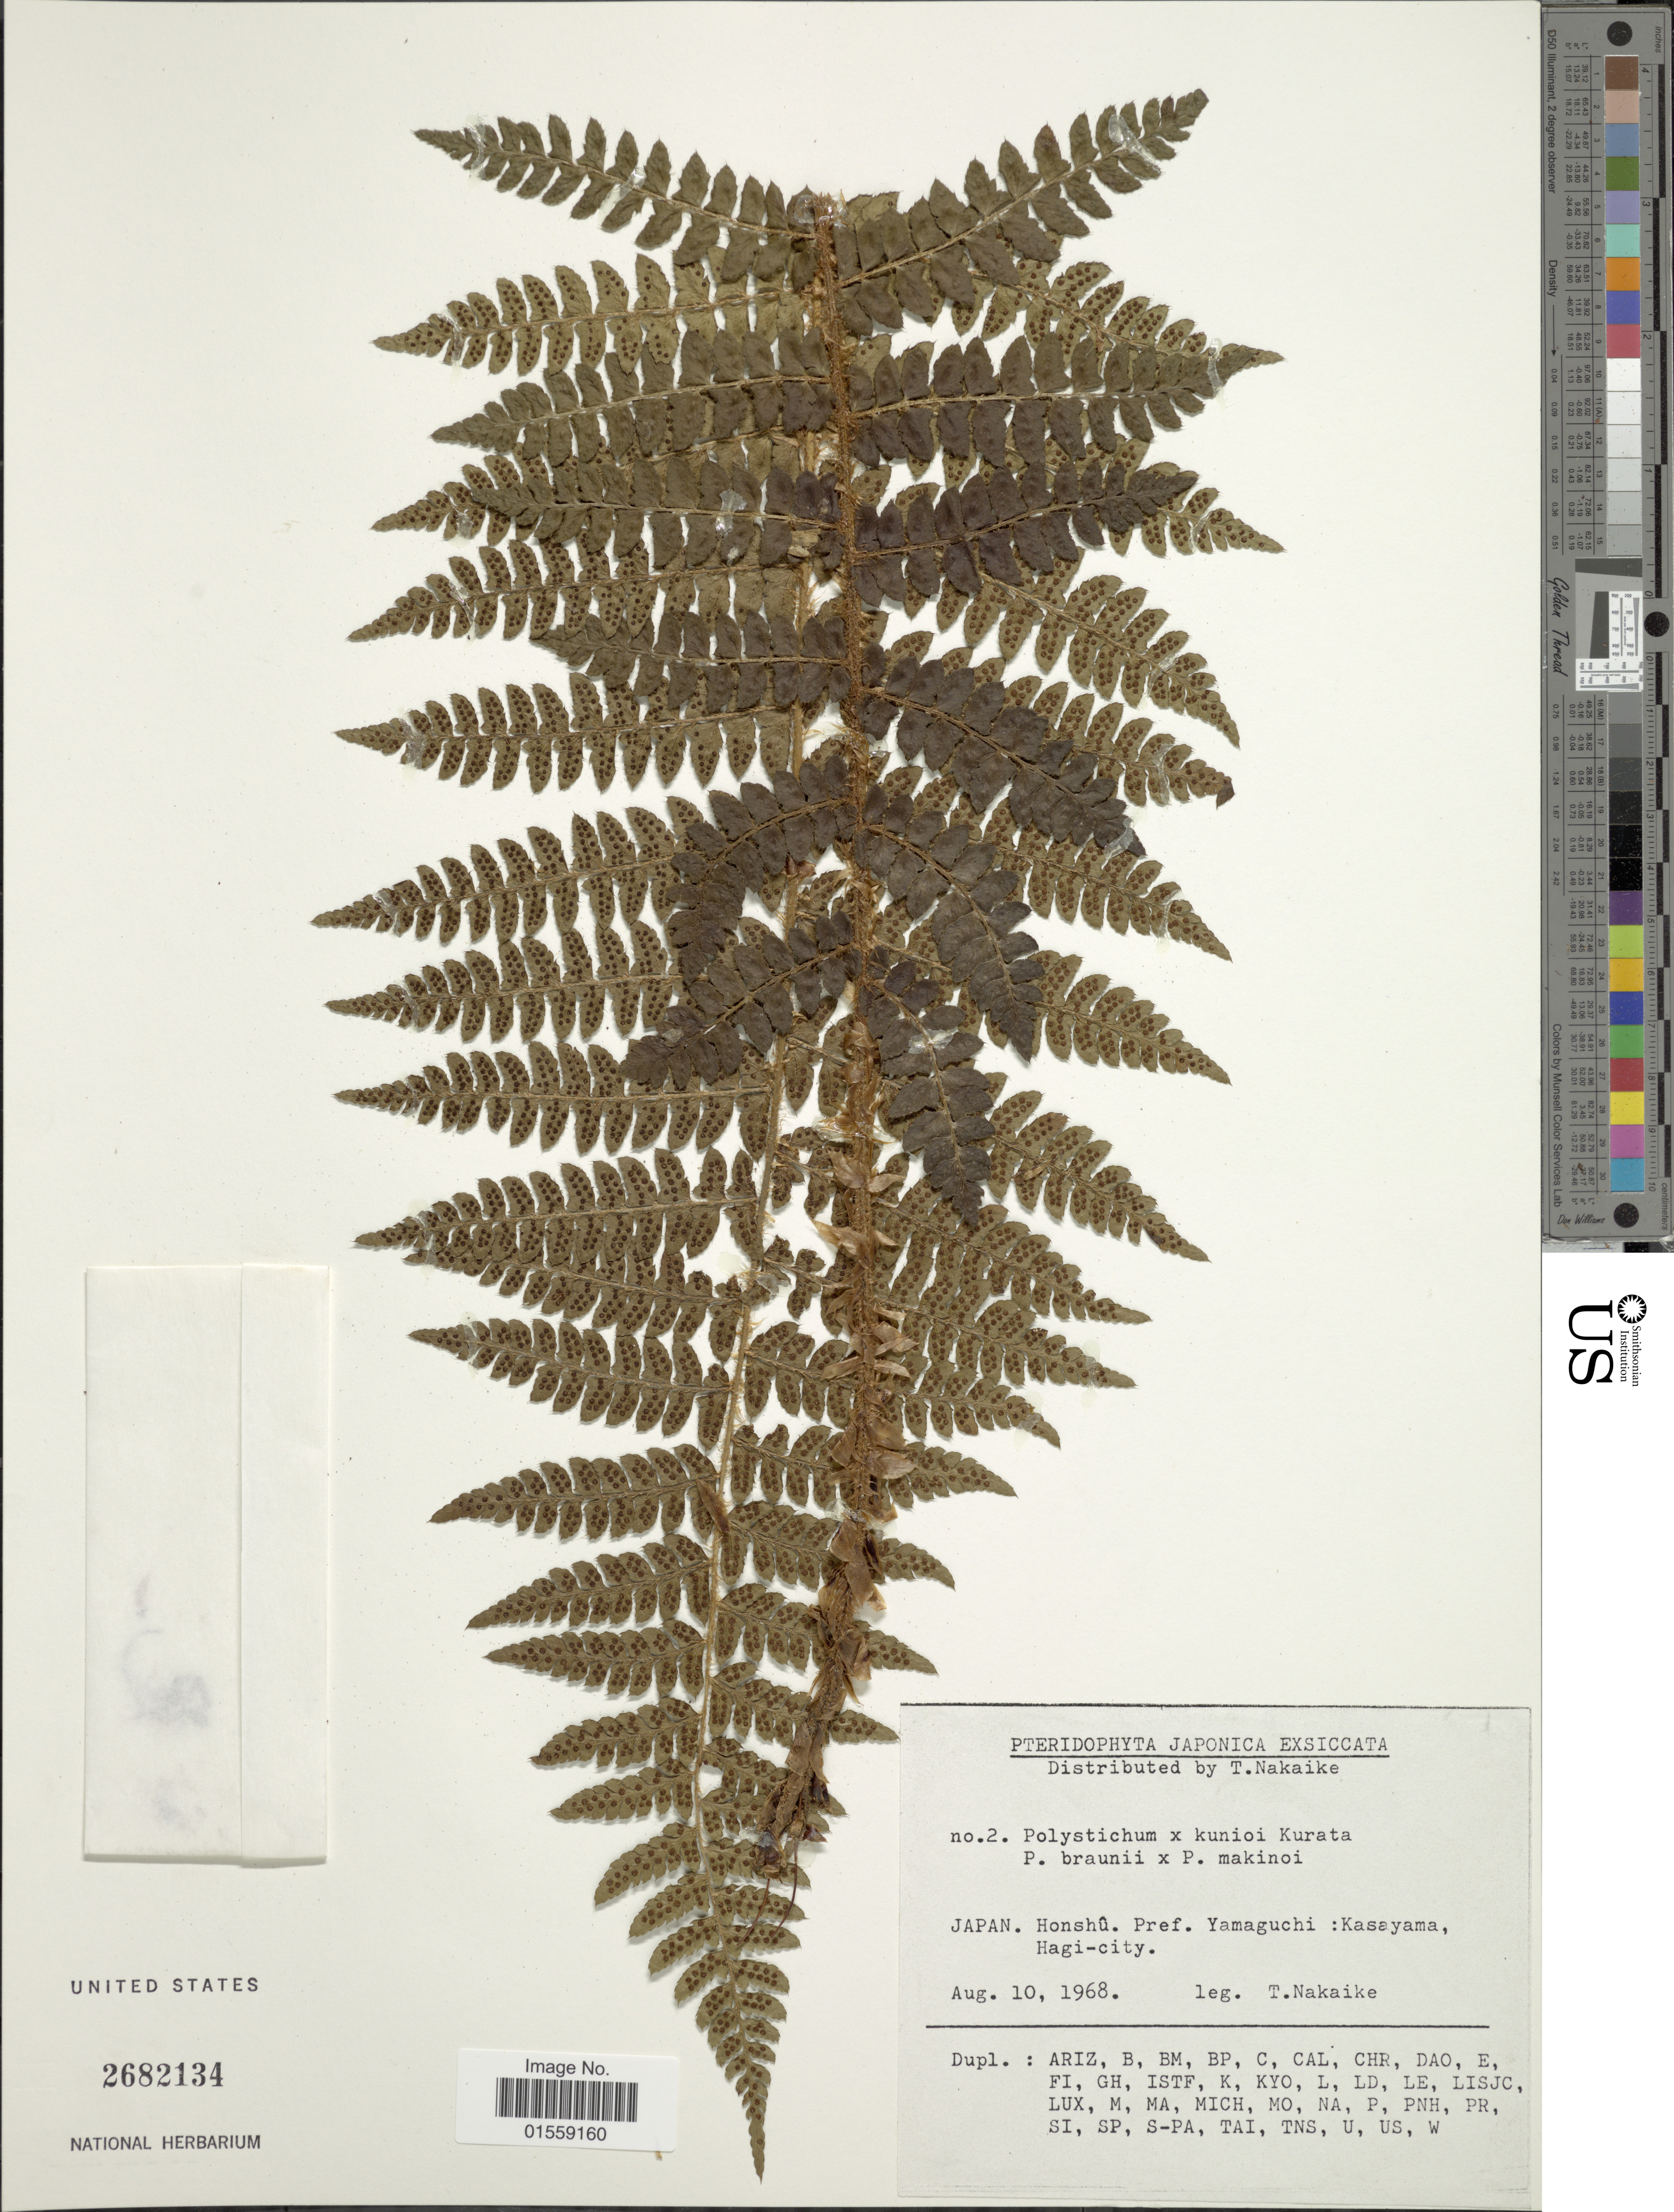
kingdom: Plantae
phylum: Tracheophyta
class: Polypodiopsida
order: Polypodiales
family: Dryopteridaceae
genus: Polystichum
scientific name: Polystichum x kunioi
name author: Sa. Kurata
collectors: T. Nakaike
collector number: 2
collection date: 1968-08-10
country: Japan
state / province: Yamaguti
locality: Japan. Honshu. Pref Yamaguchi : Kasayama, Hagi-city.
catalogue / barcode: US 2682134